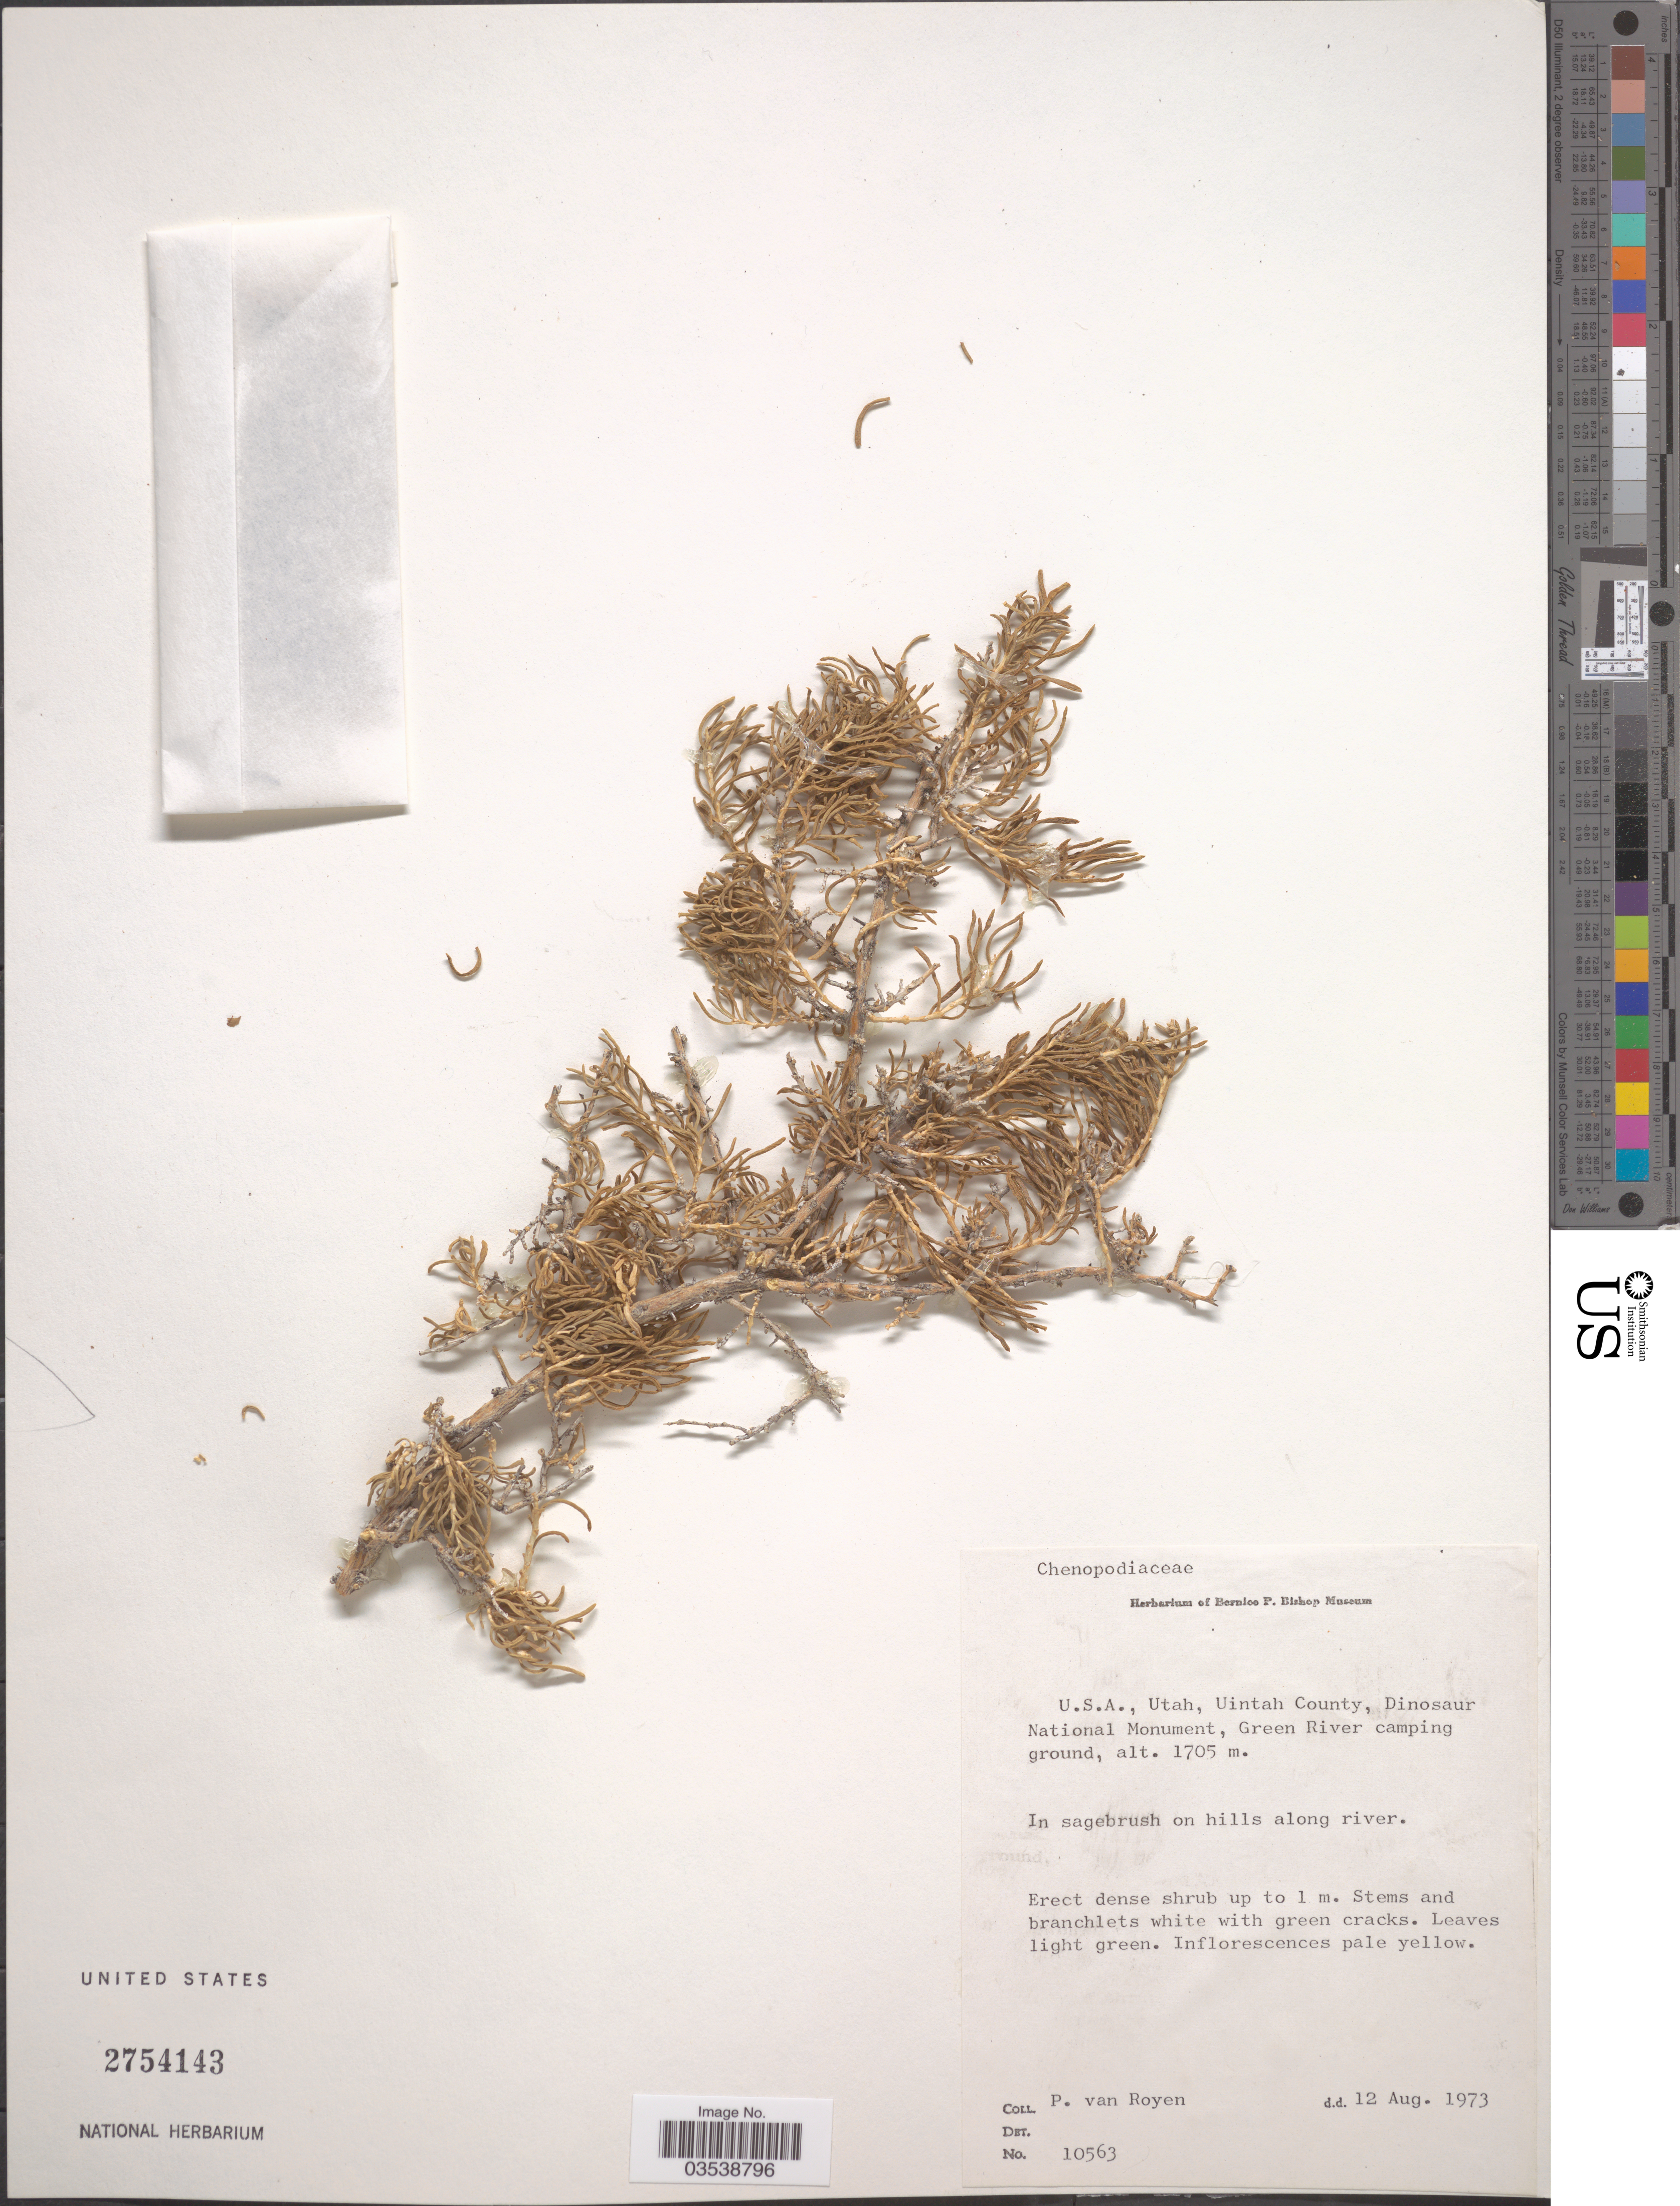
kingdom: Plantae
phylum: Tracheophyta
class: Magnoliopsida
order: Caryophyllales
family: Amaranthaceae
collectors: P. van Royen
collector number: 10563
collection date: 1973-08-12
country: United States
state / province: Utah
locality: U. S. A. Uintah County, Dinosaur National Monument, Green River camping ground.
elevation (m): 1705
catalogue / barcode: US 2754143